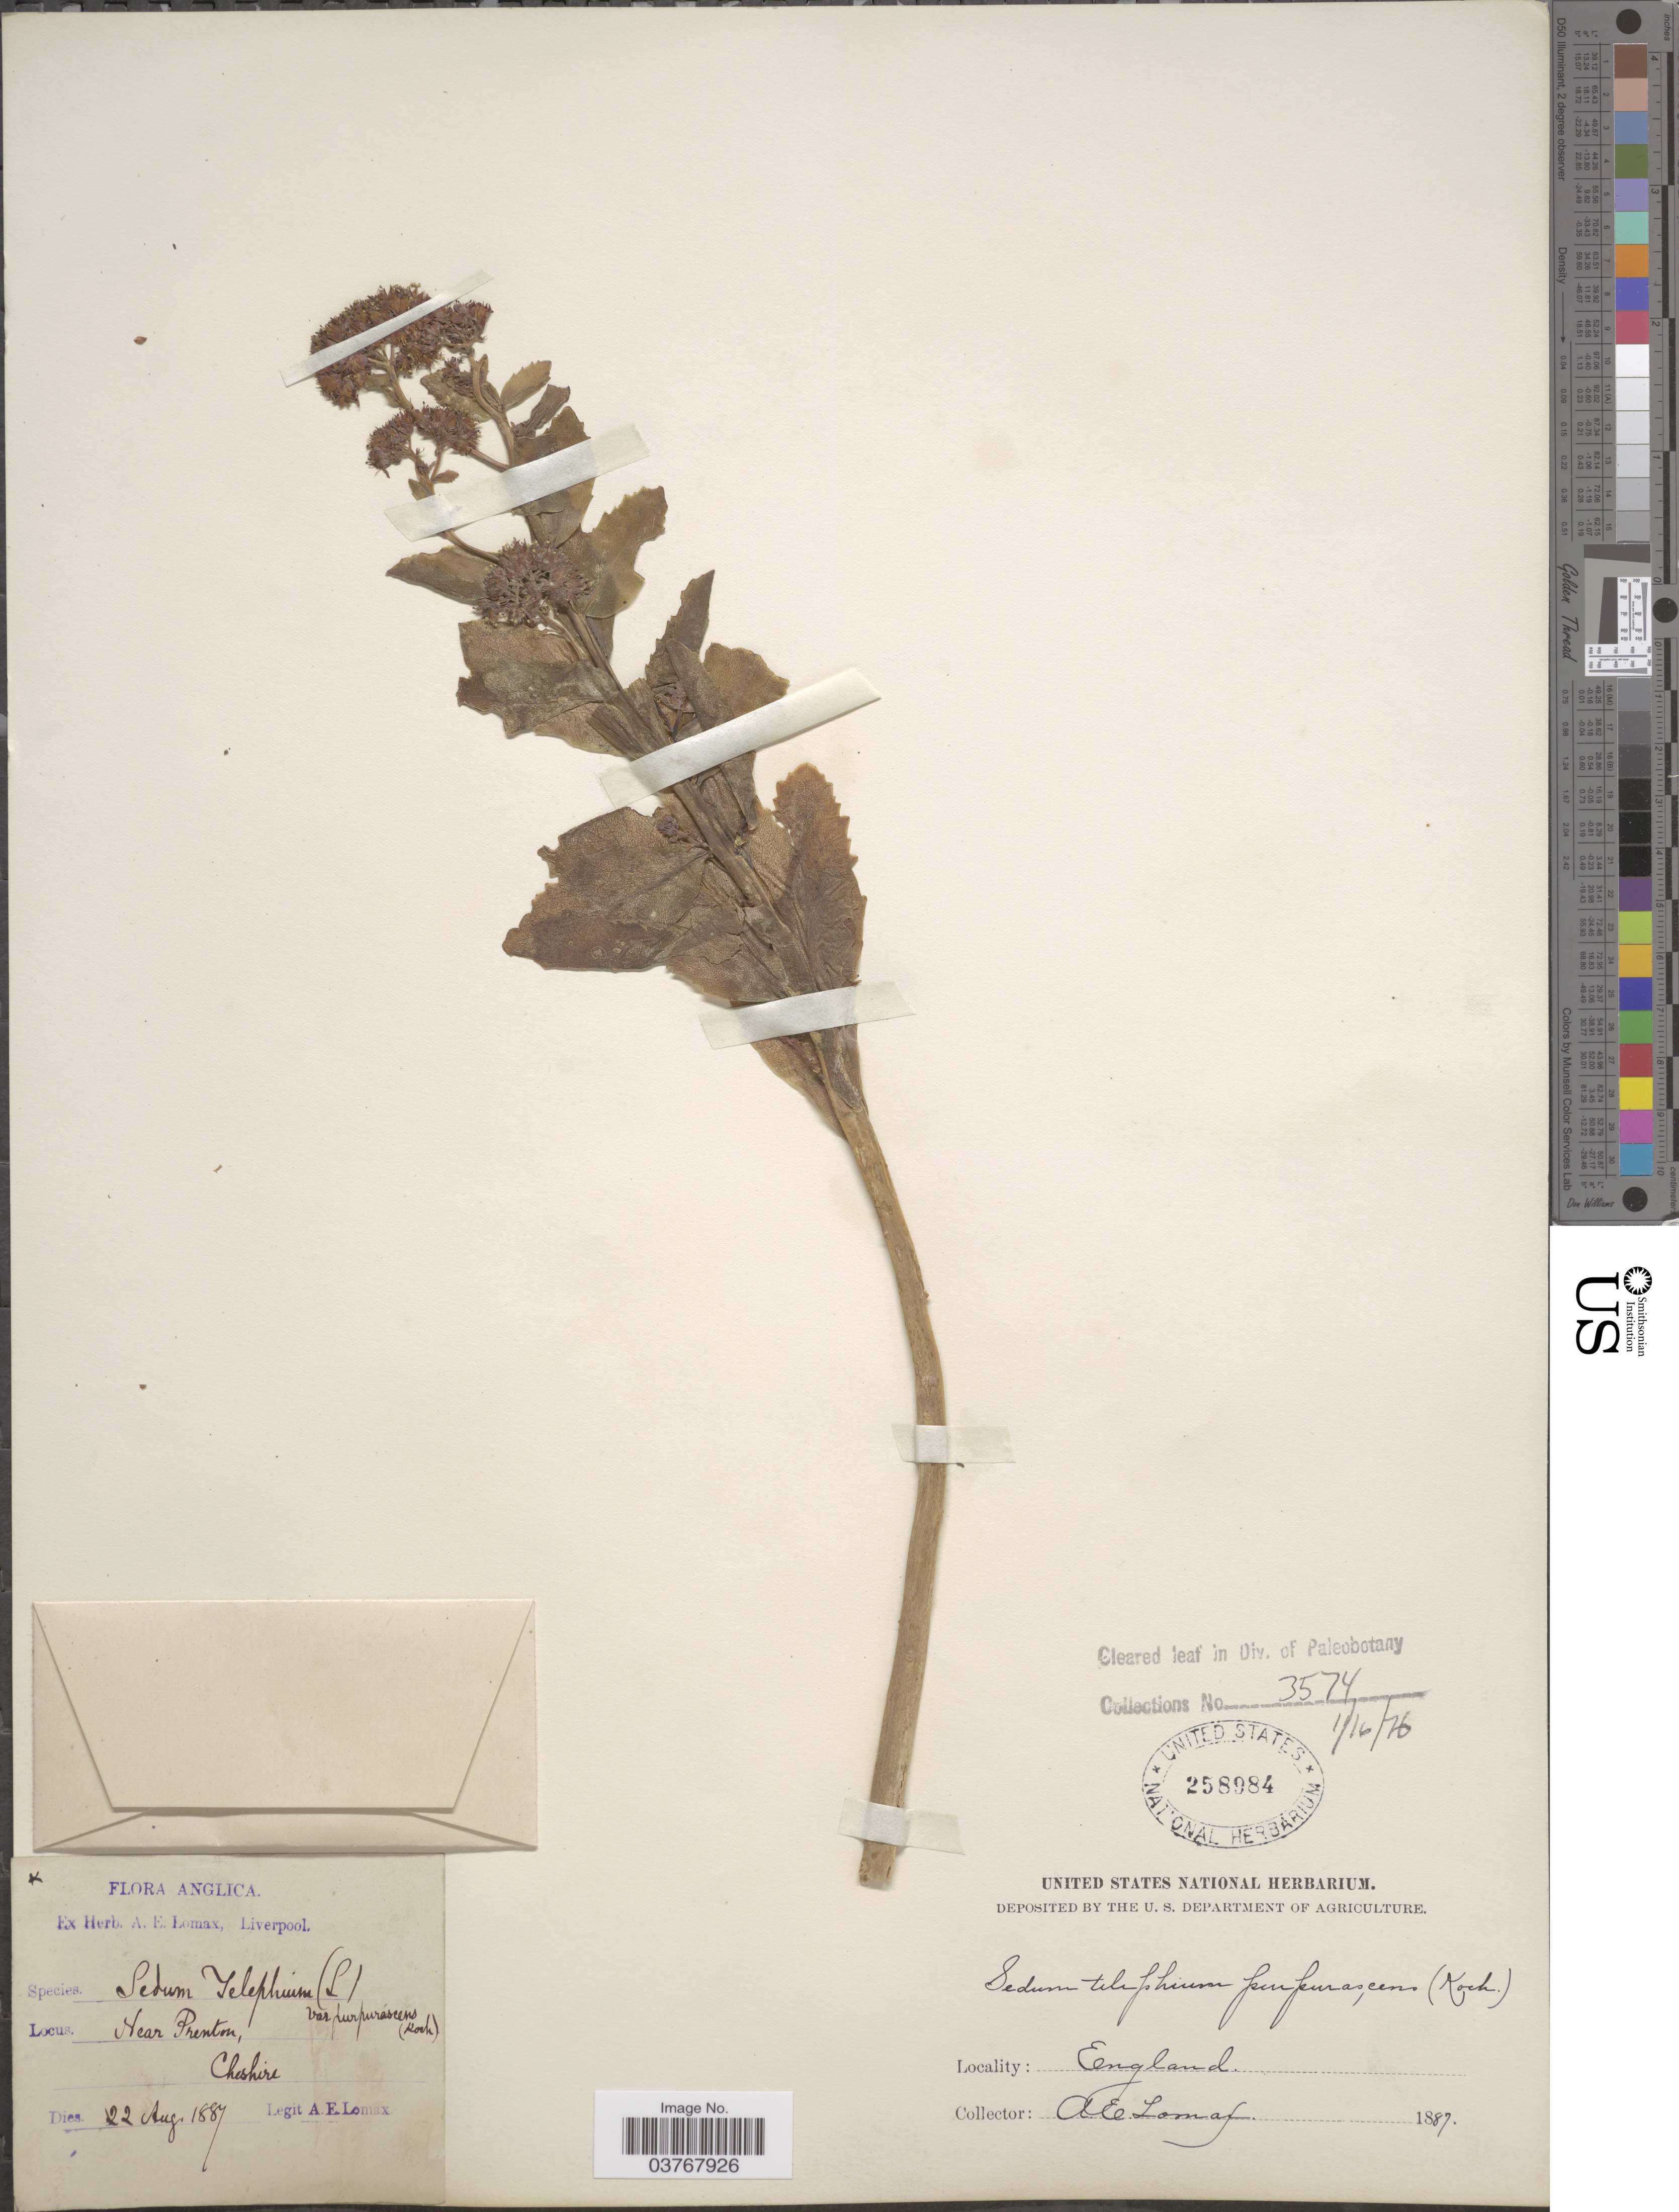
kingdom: Plantae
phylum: Tracheophyta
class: Magnoliopsida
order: Saxifragales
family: Crassulaceae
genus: Hylotelephium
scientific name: Hylotelephium telephium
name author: (L.) H. Ohba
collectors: A. Lomax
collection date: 1887-08-22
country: United Kingdom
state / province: England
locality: Anglica. Near Prenton, Cheshire.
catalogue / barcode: US 258984